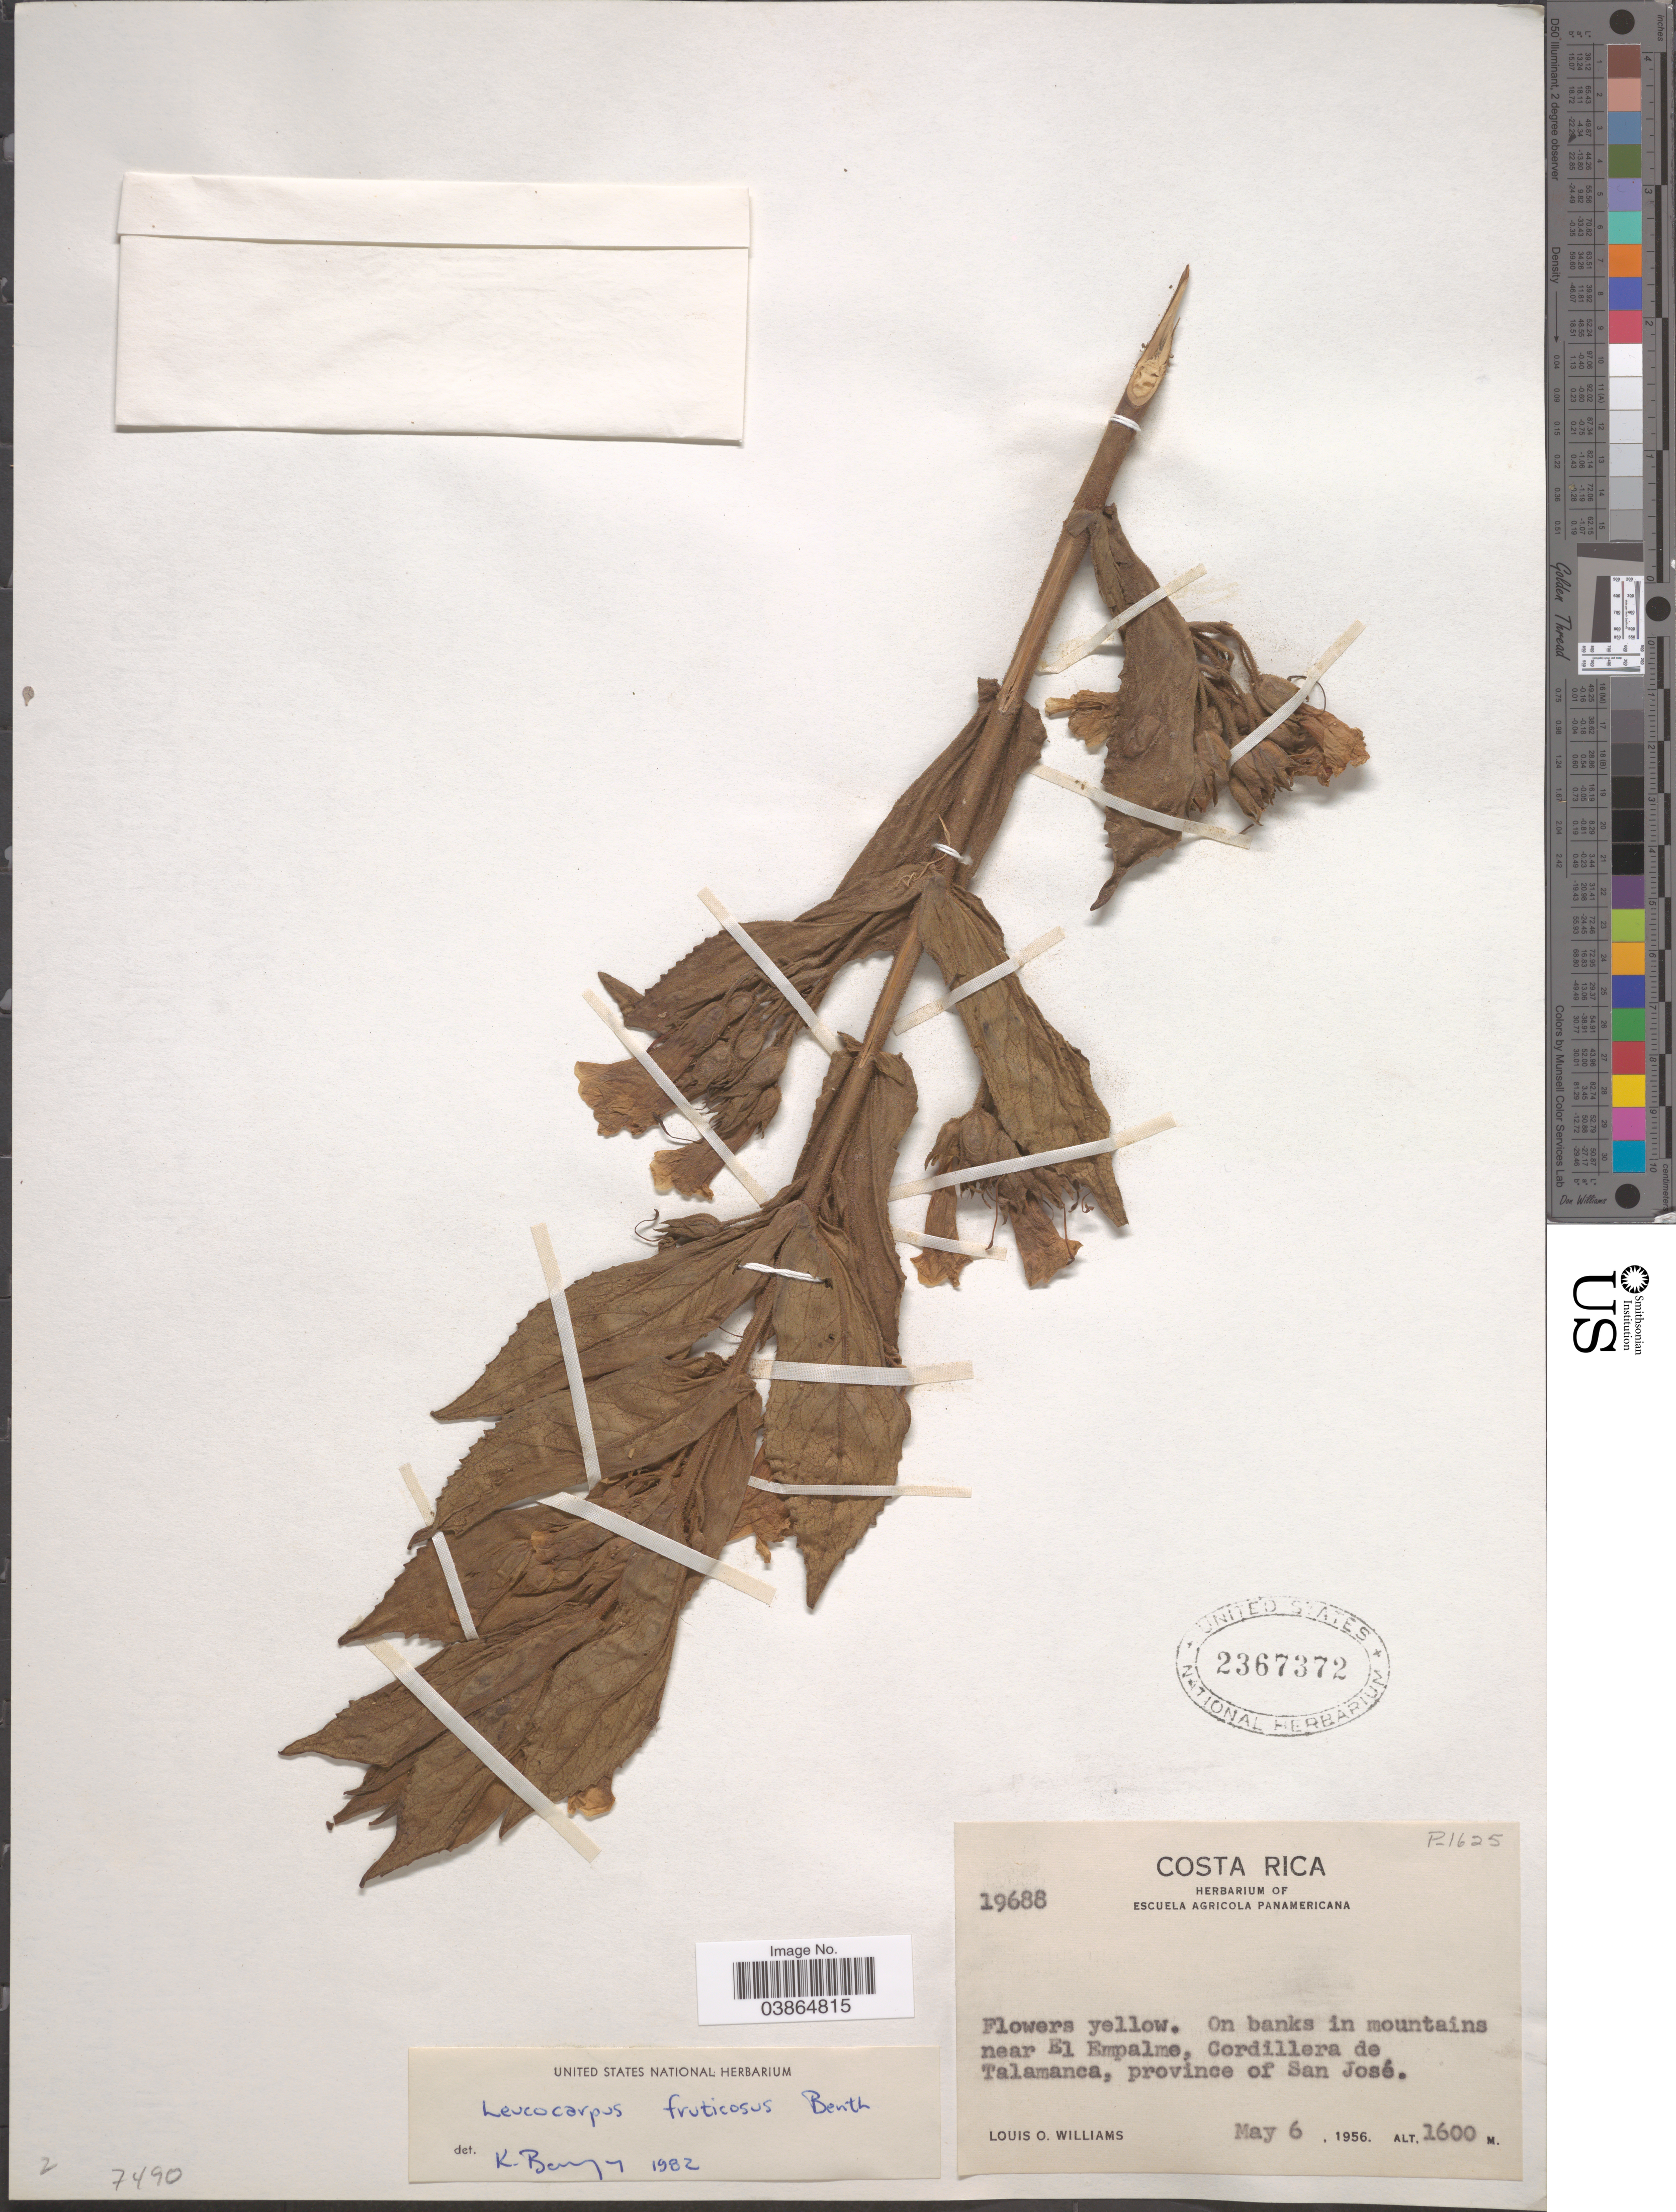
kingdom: Plantae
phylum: Tracheophyta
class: Magnoliopsida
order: Lamiales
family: Phrymaceae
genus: Leucocarpus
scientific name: Leucocarpus fruticosus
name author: (Benth.) Benth.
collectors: L. O. Williams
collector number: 19688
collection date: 1956-05-06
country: Costa Rica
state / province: San José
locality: On banks in mountains near El Empalme, Cordillera de Talamanca.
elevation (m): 1600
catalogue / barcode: US 2367372